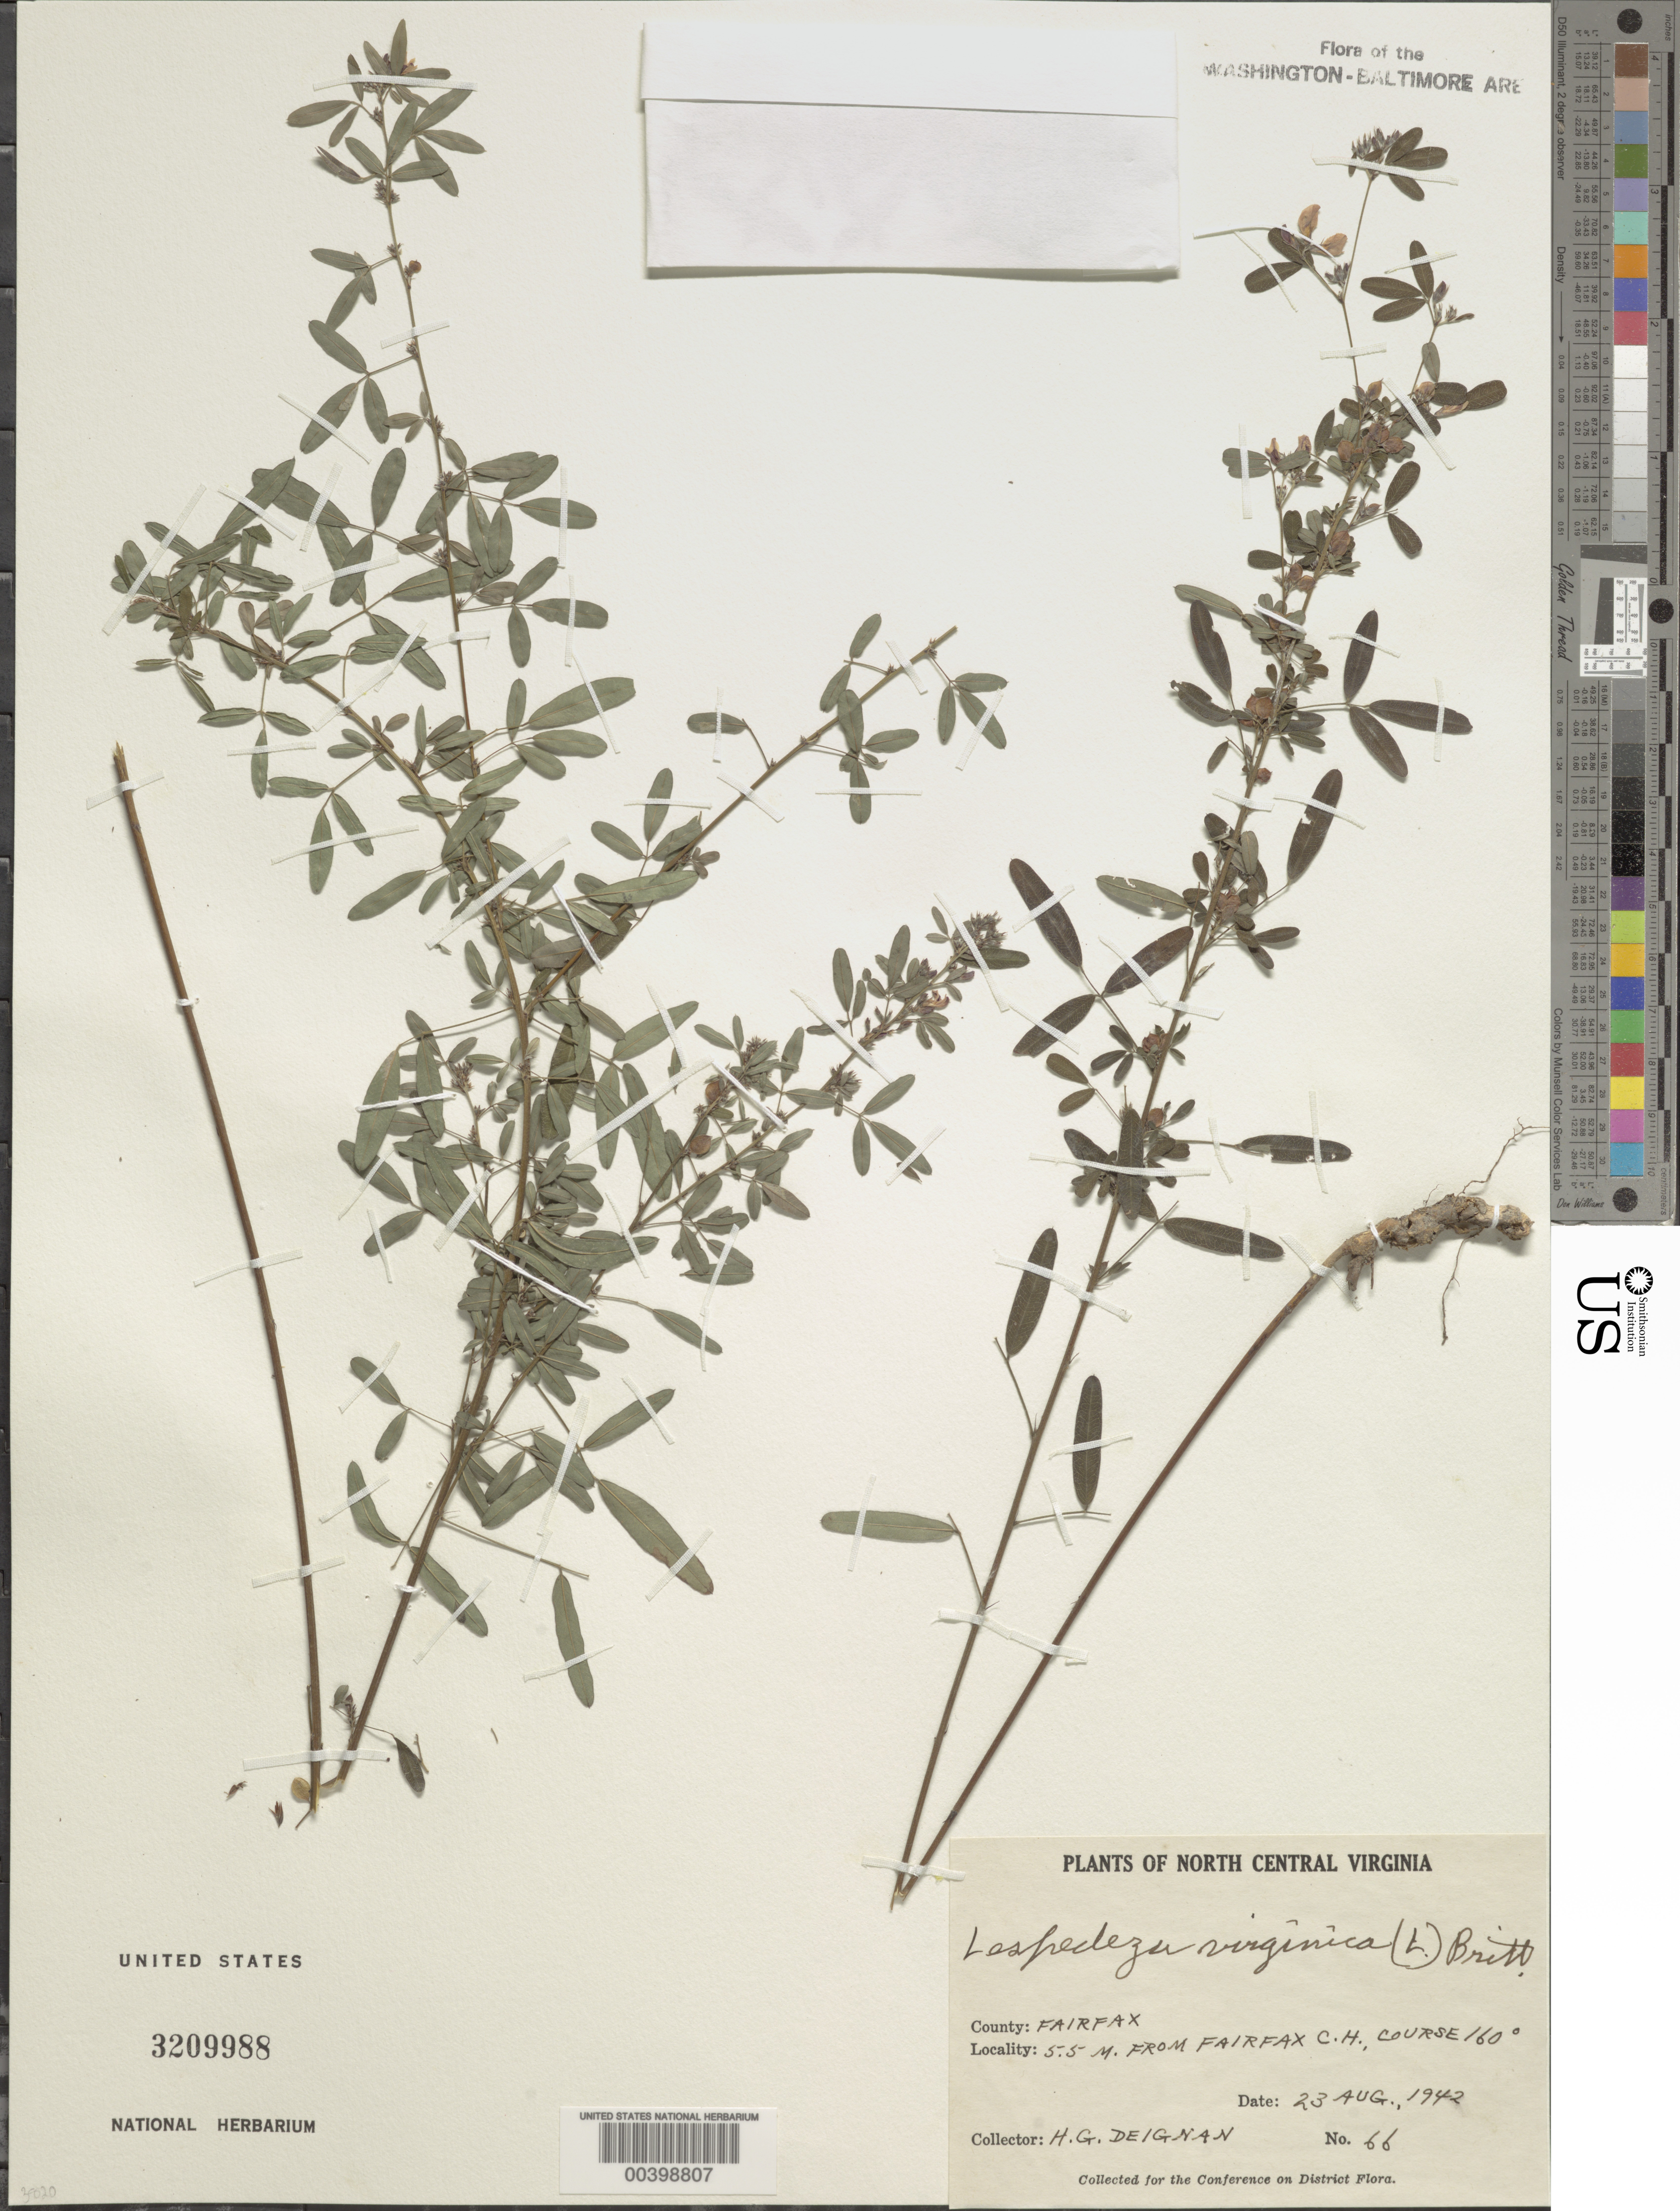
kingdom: Plantae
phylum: Tracheophyta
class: Magnoliopsida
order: Fabales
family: Fabaceae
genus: Lespedeza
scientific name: Lespedeza virginica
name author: (L.) Britton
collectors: H. Deignan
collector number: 66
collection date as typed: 23 Aug 1942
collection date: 1942-08-23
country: United States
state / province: Virginia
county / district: Fairfax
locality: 5.5 mi. from Fairfax County Court House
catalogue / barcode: US 3209988